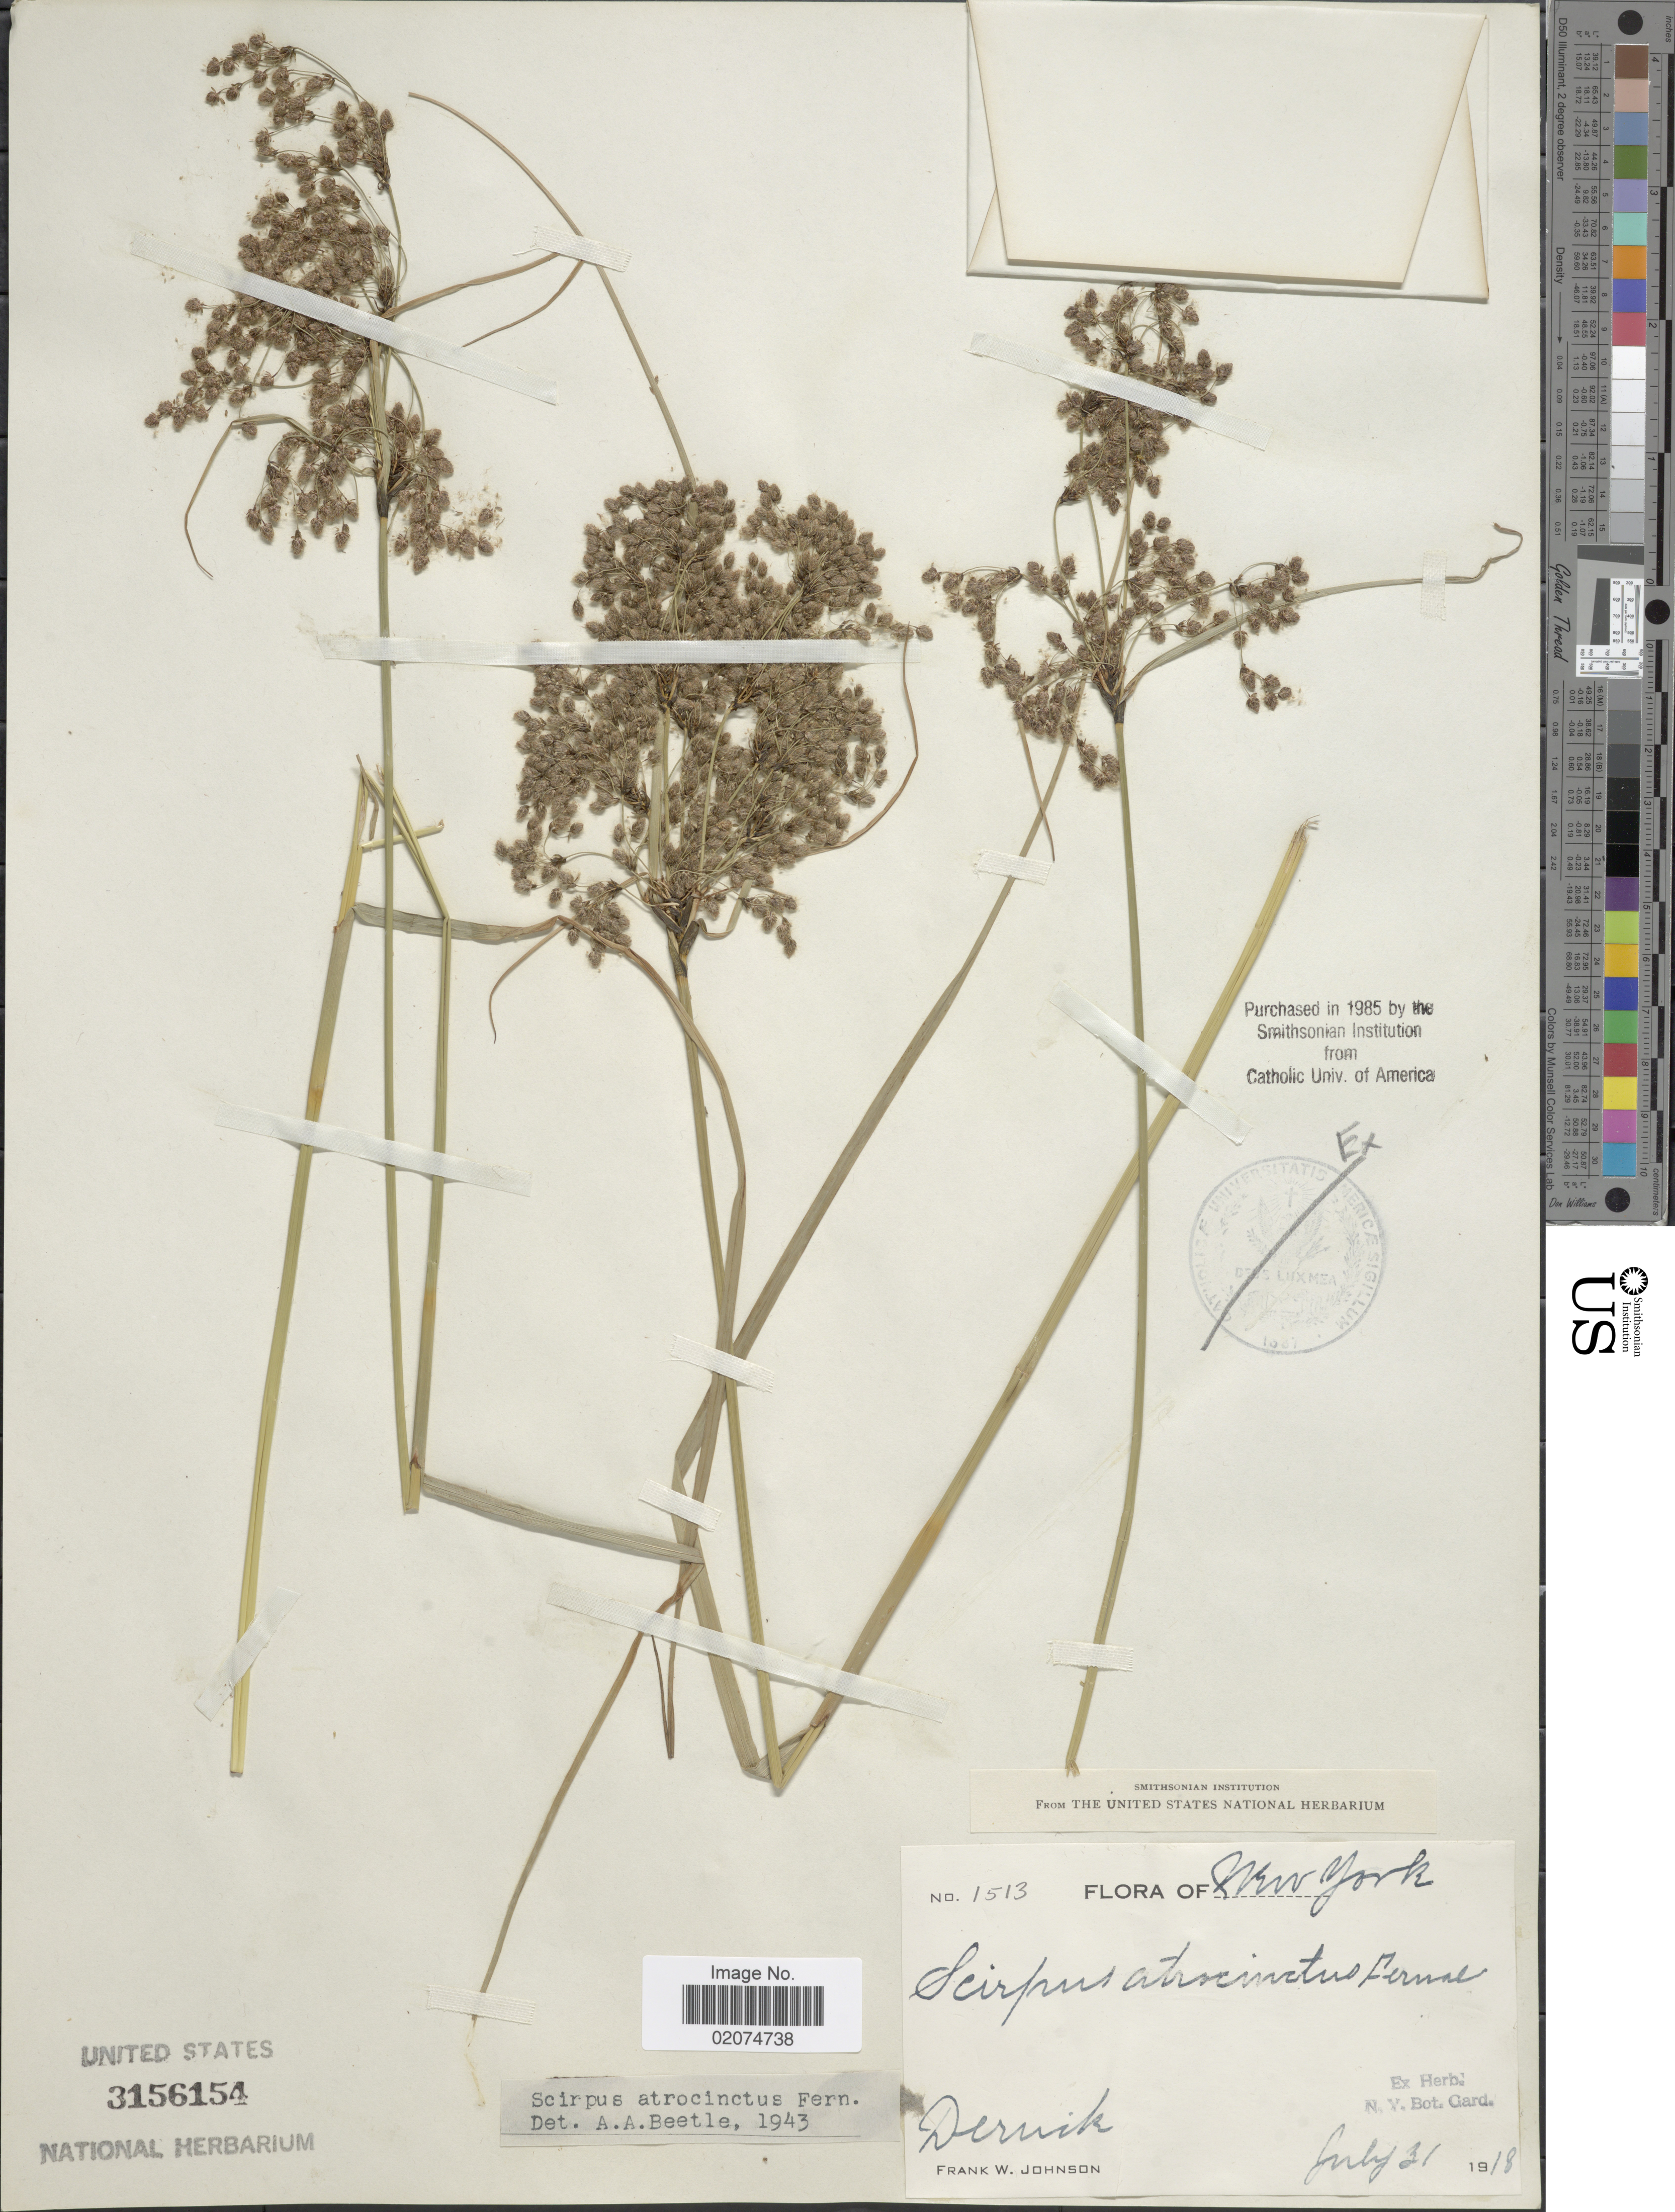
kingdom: Plantae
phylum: Tracheophyta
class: Liliopsida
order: Poales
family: Cyperaceae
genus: Scirpus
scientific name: Scirpus atrocinctus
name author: Fernald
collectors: F. W. Johnson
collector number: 1513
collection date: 1918-07-31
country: United States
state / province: New York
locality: Derrick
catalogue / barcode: US 3156154